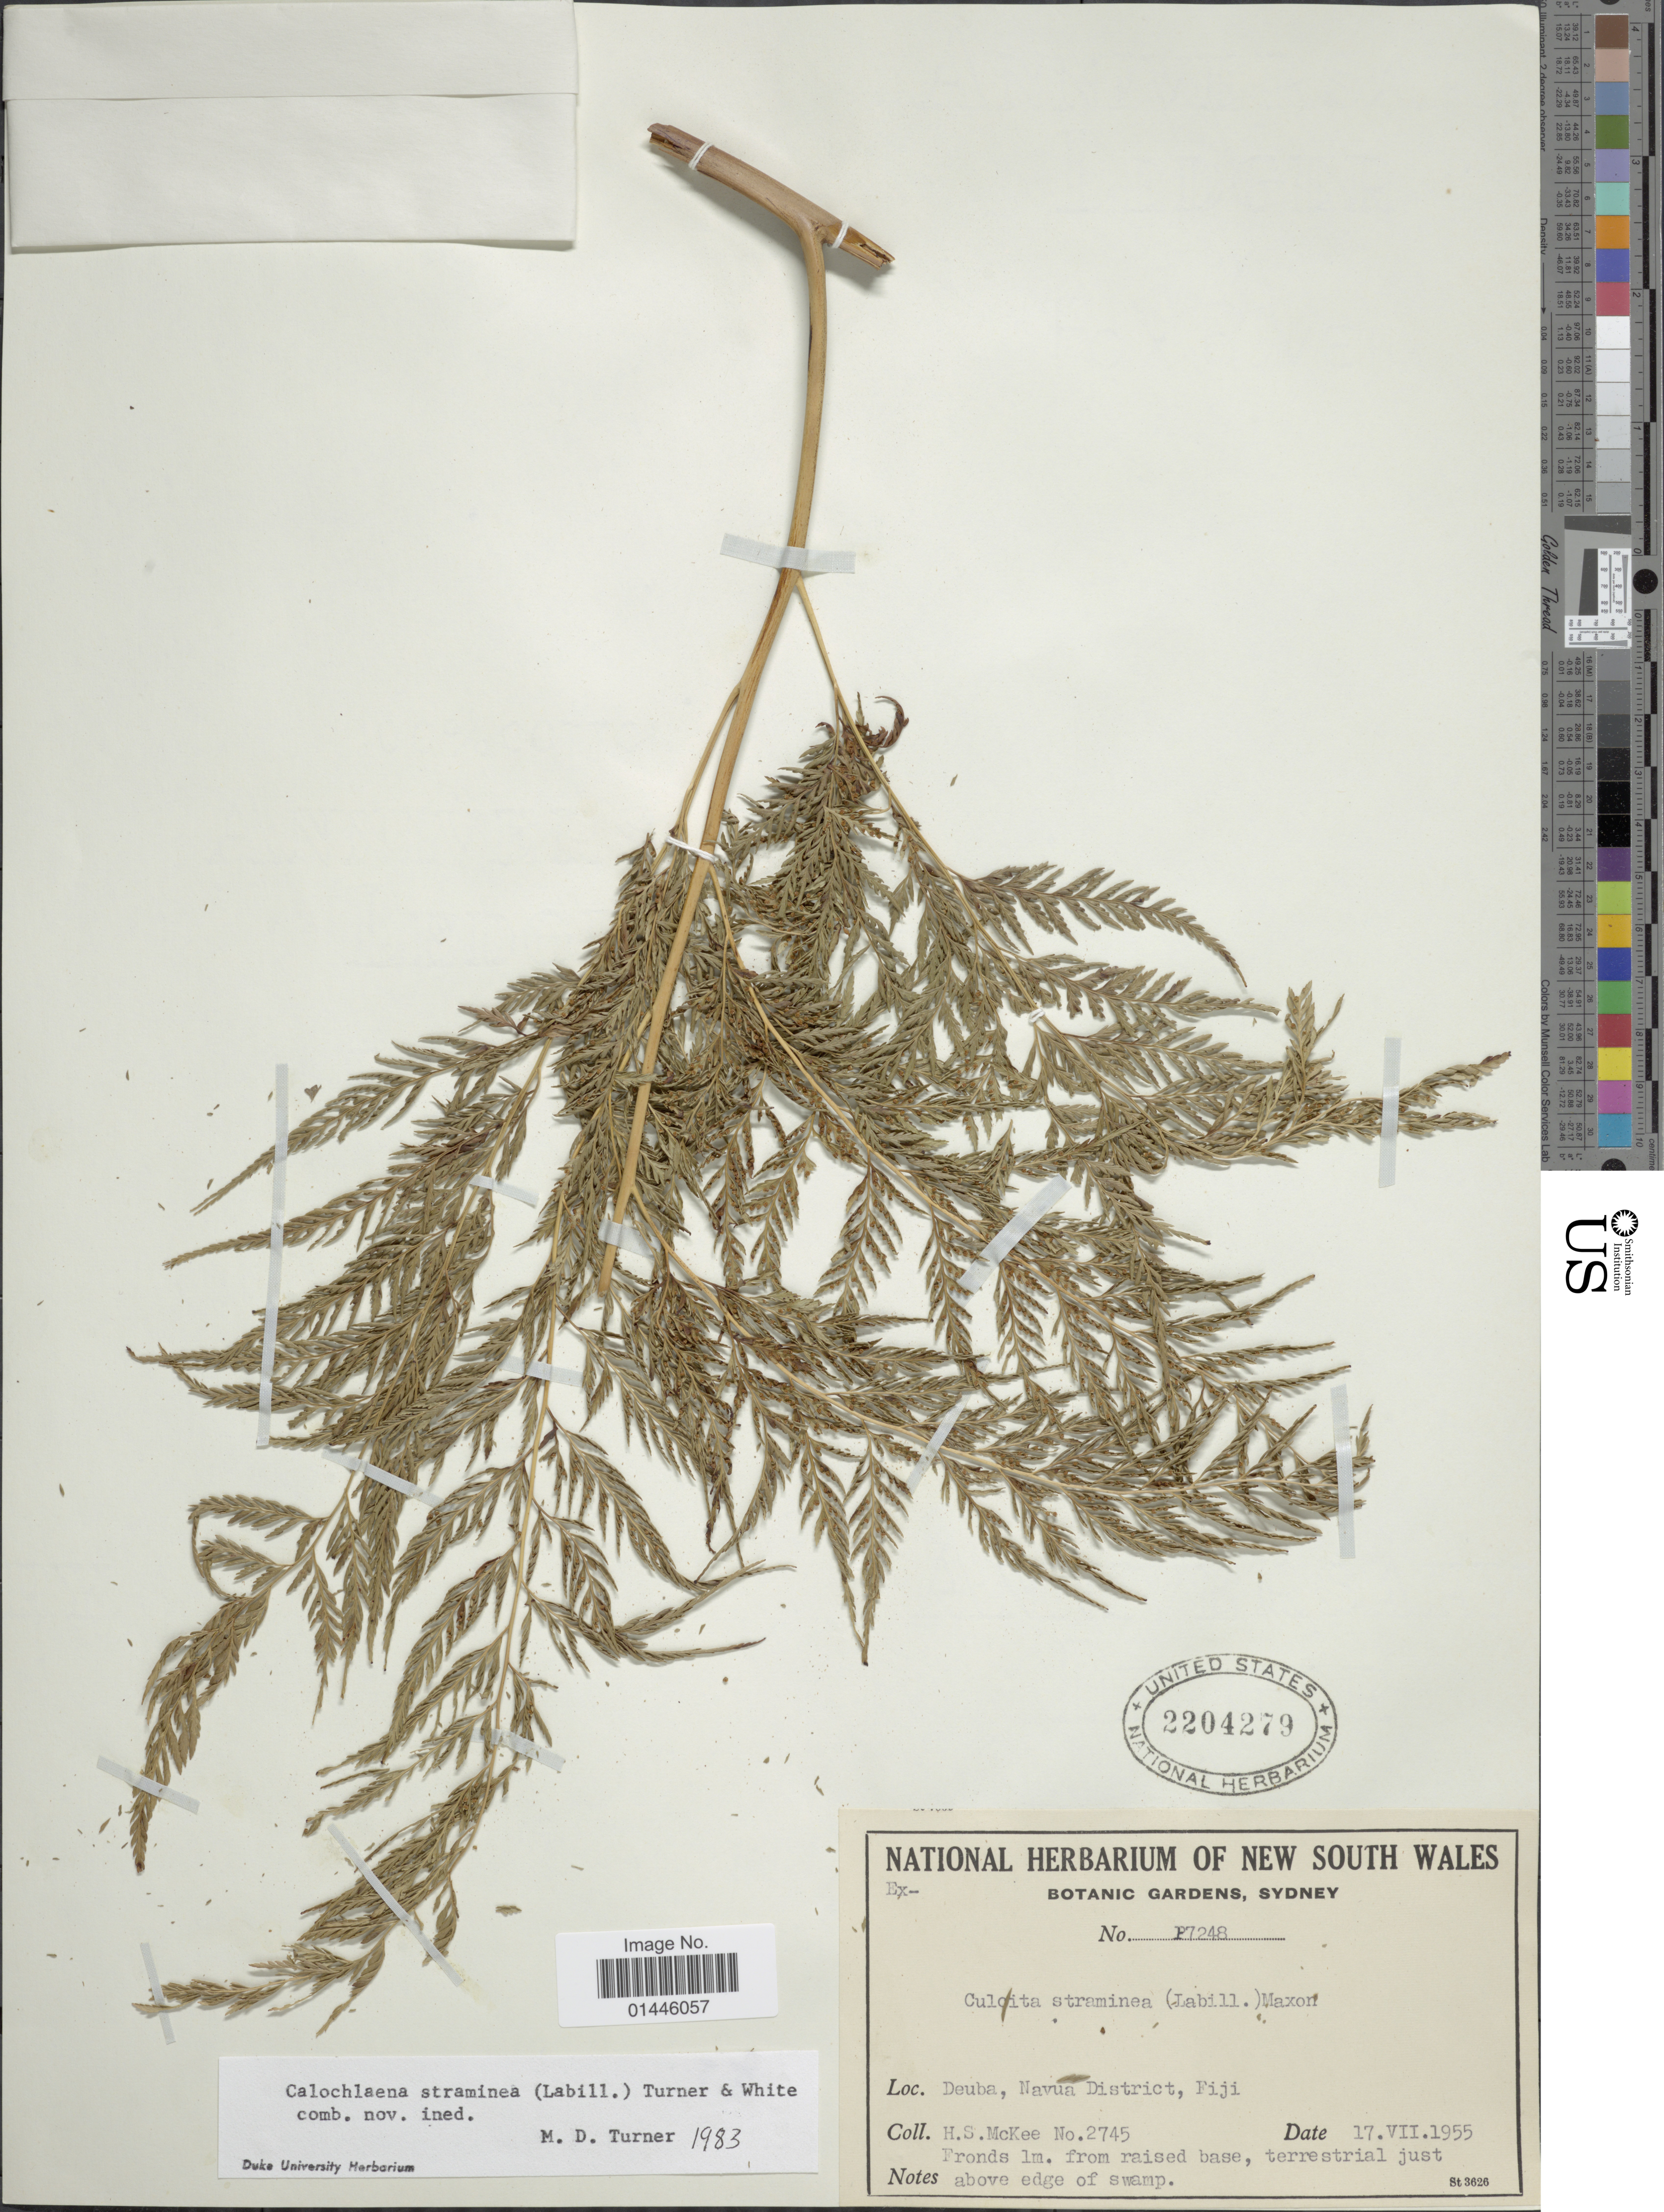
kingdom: Plantae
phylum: Tracheophyta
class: Polypodiopsida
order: Cyatheales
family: Dicksoniaceae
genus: Calochlaena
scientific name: Calochlaena straminea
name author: (Labill.) M.D. Turner & R.A. White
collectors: H. S. McKee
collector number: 2745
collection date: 1955-07-17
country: Fiji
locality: Deuba, Navau District, above edge of swamp.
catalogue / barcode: US 2204279